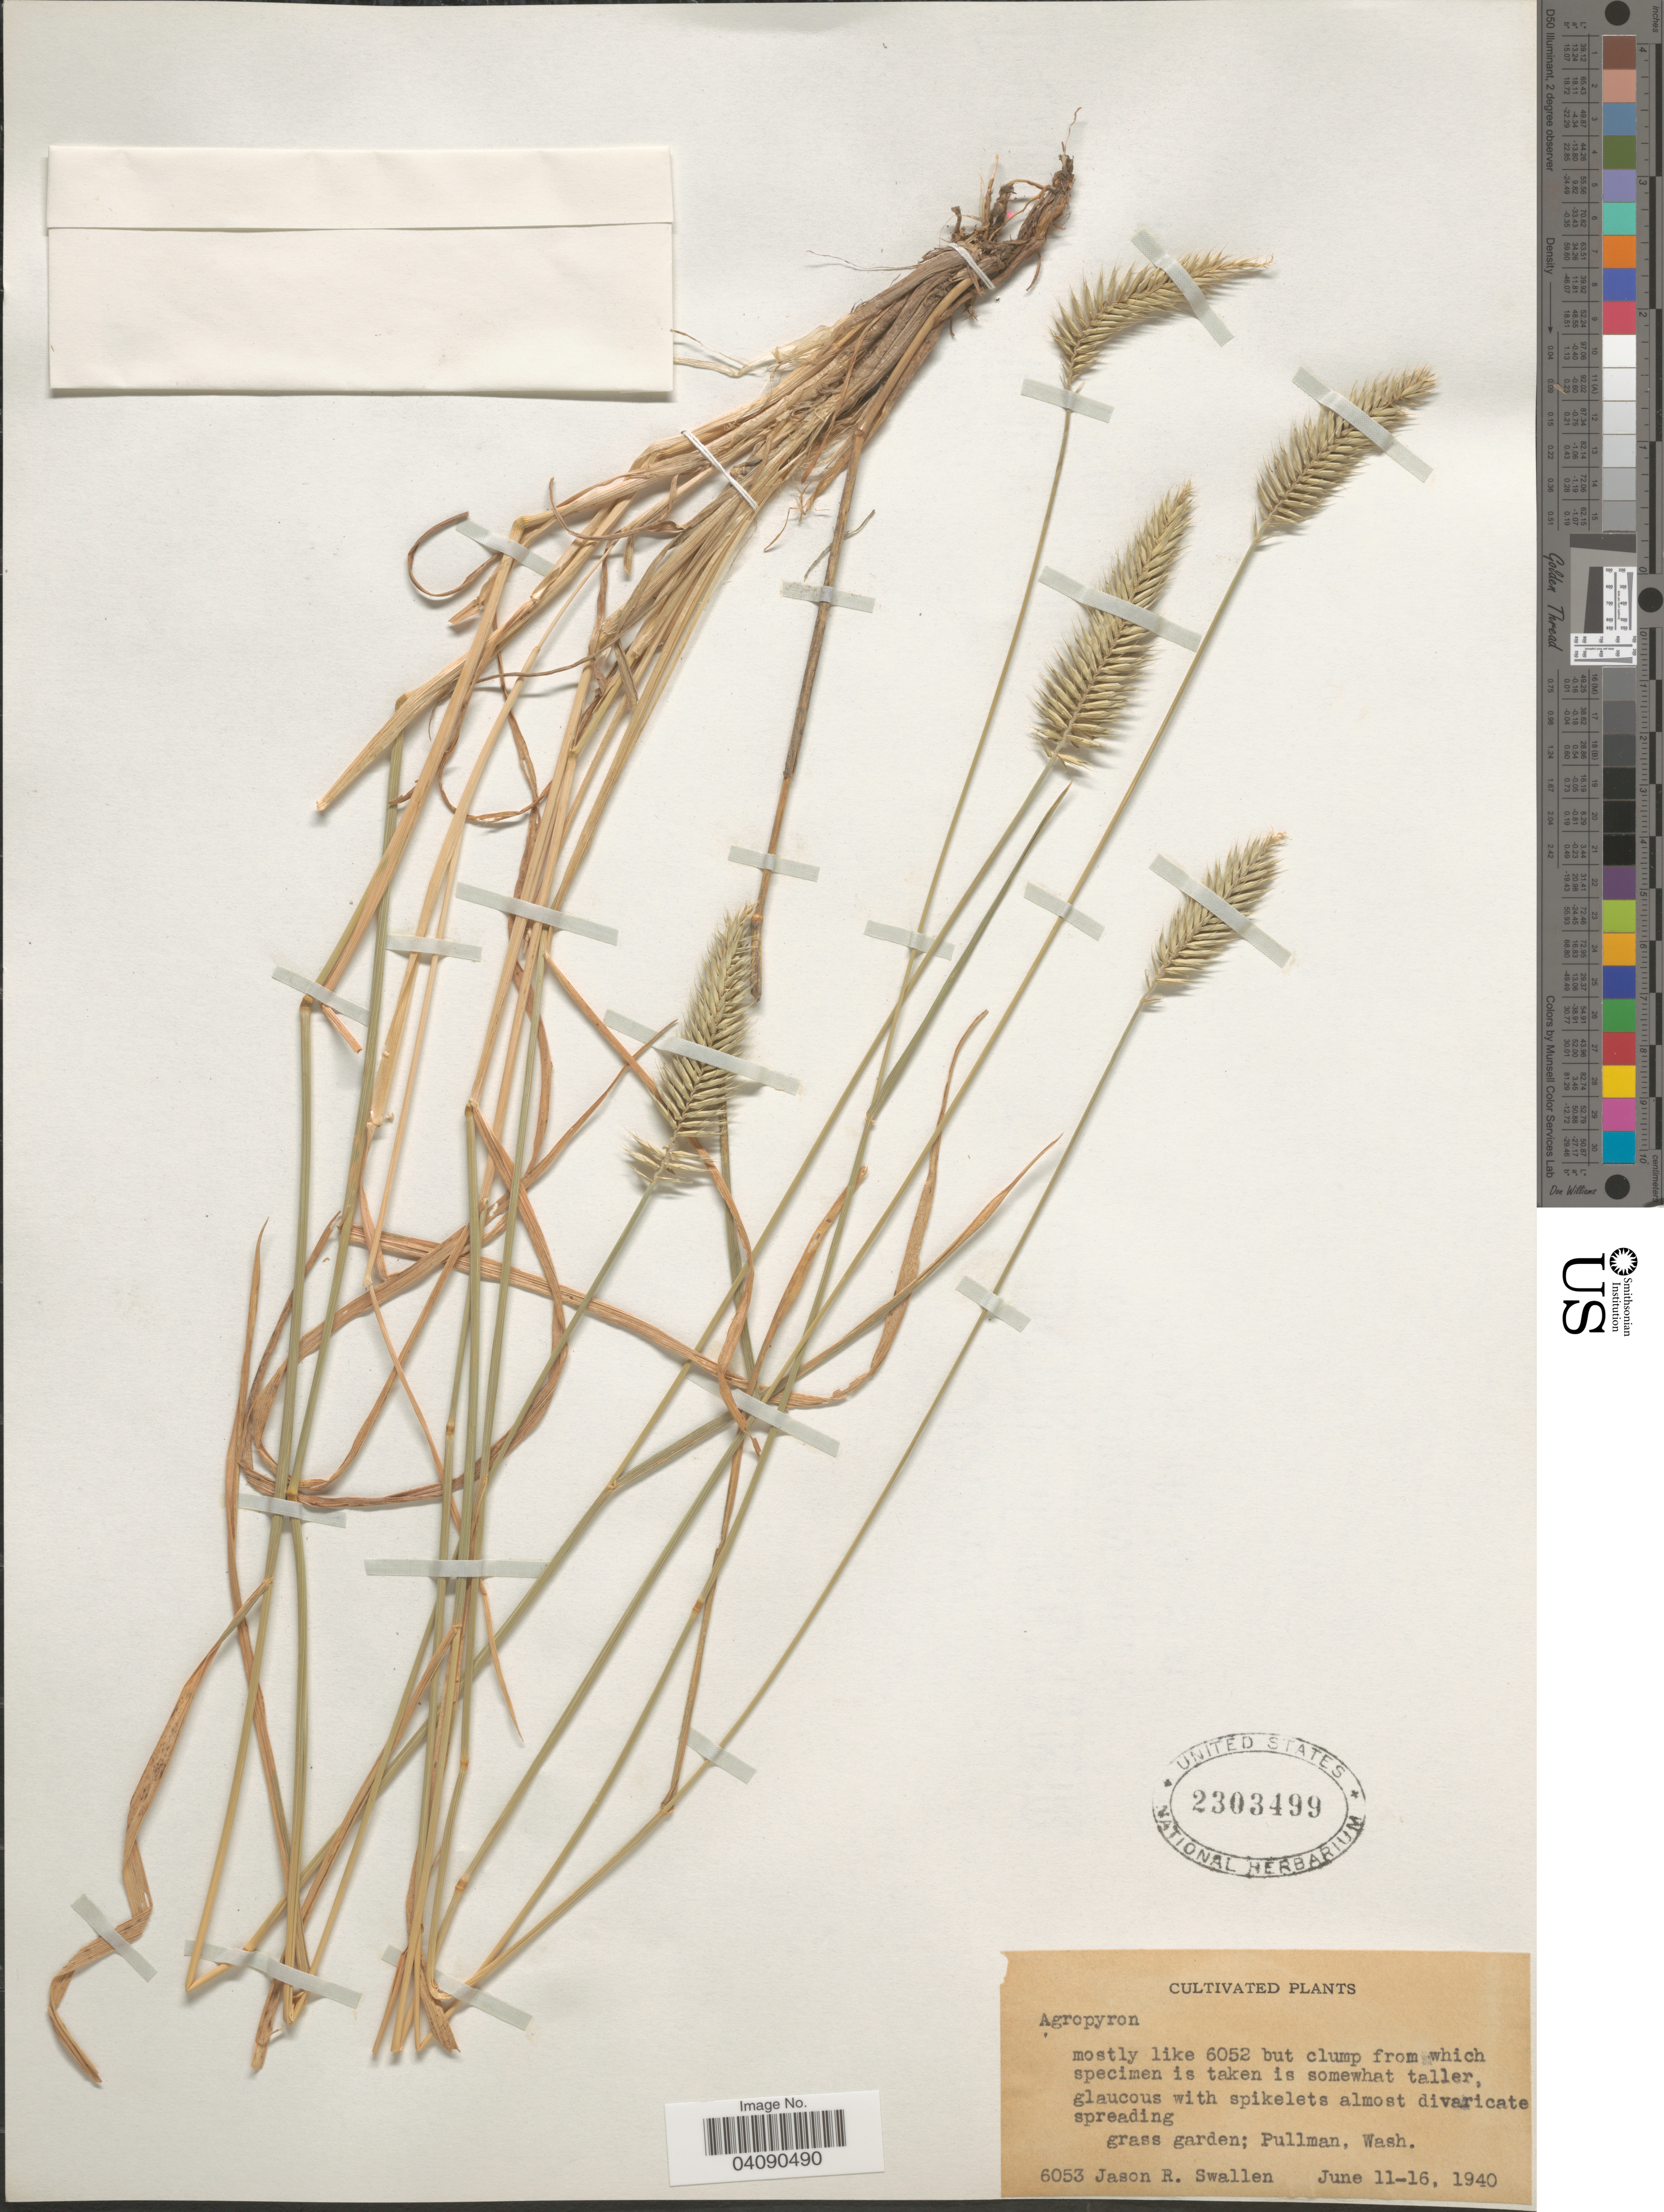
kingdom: Plantae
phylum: Tracheophyta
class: Liliopsida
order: Poales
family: Poaceae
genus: Agropyron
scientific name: Agropyron sp.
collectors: J. R. Swallen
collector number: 6053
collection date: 1940-06-11/1940-06-16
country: United States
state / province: Washington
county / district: Whitman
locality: Grass garden. Pullman.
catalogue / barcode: US 2303499